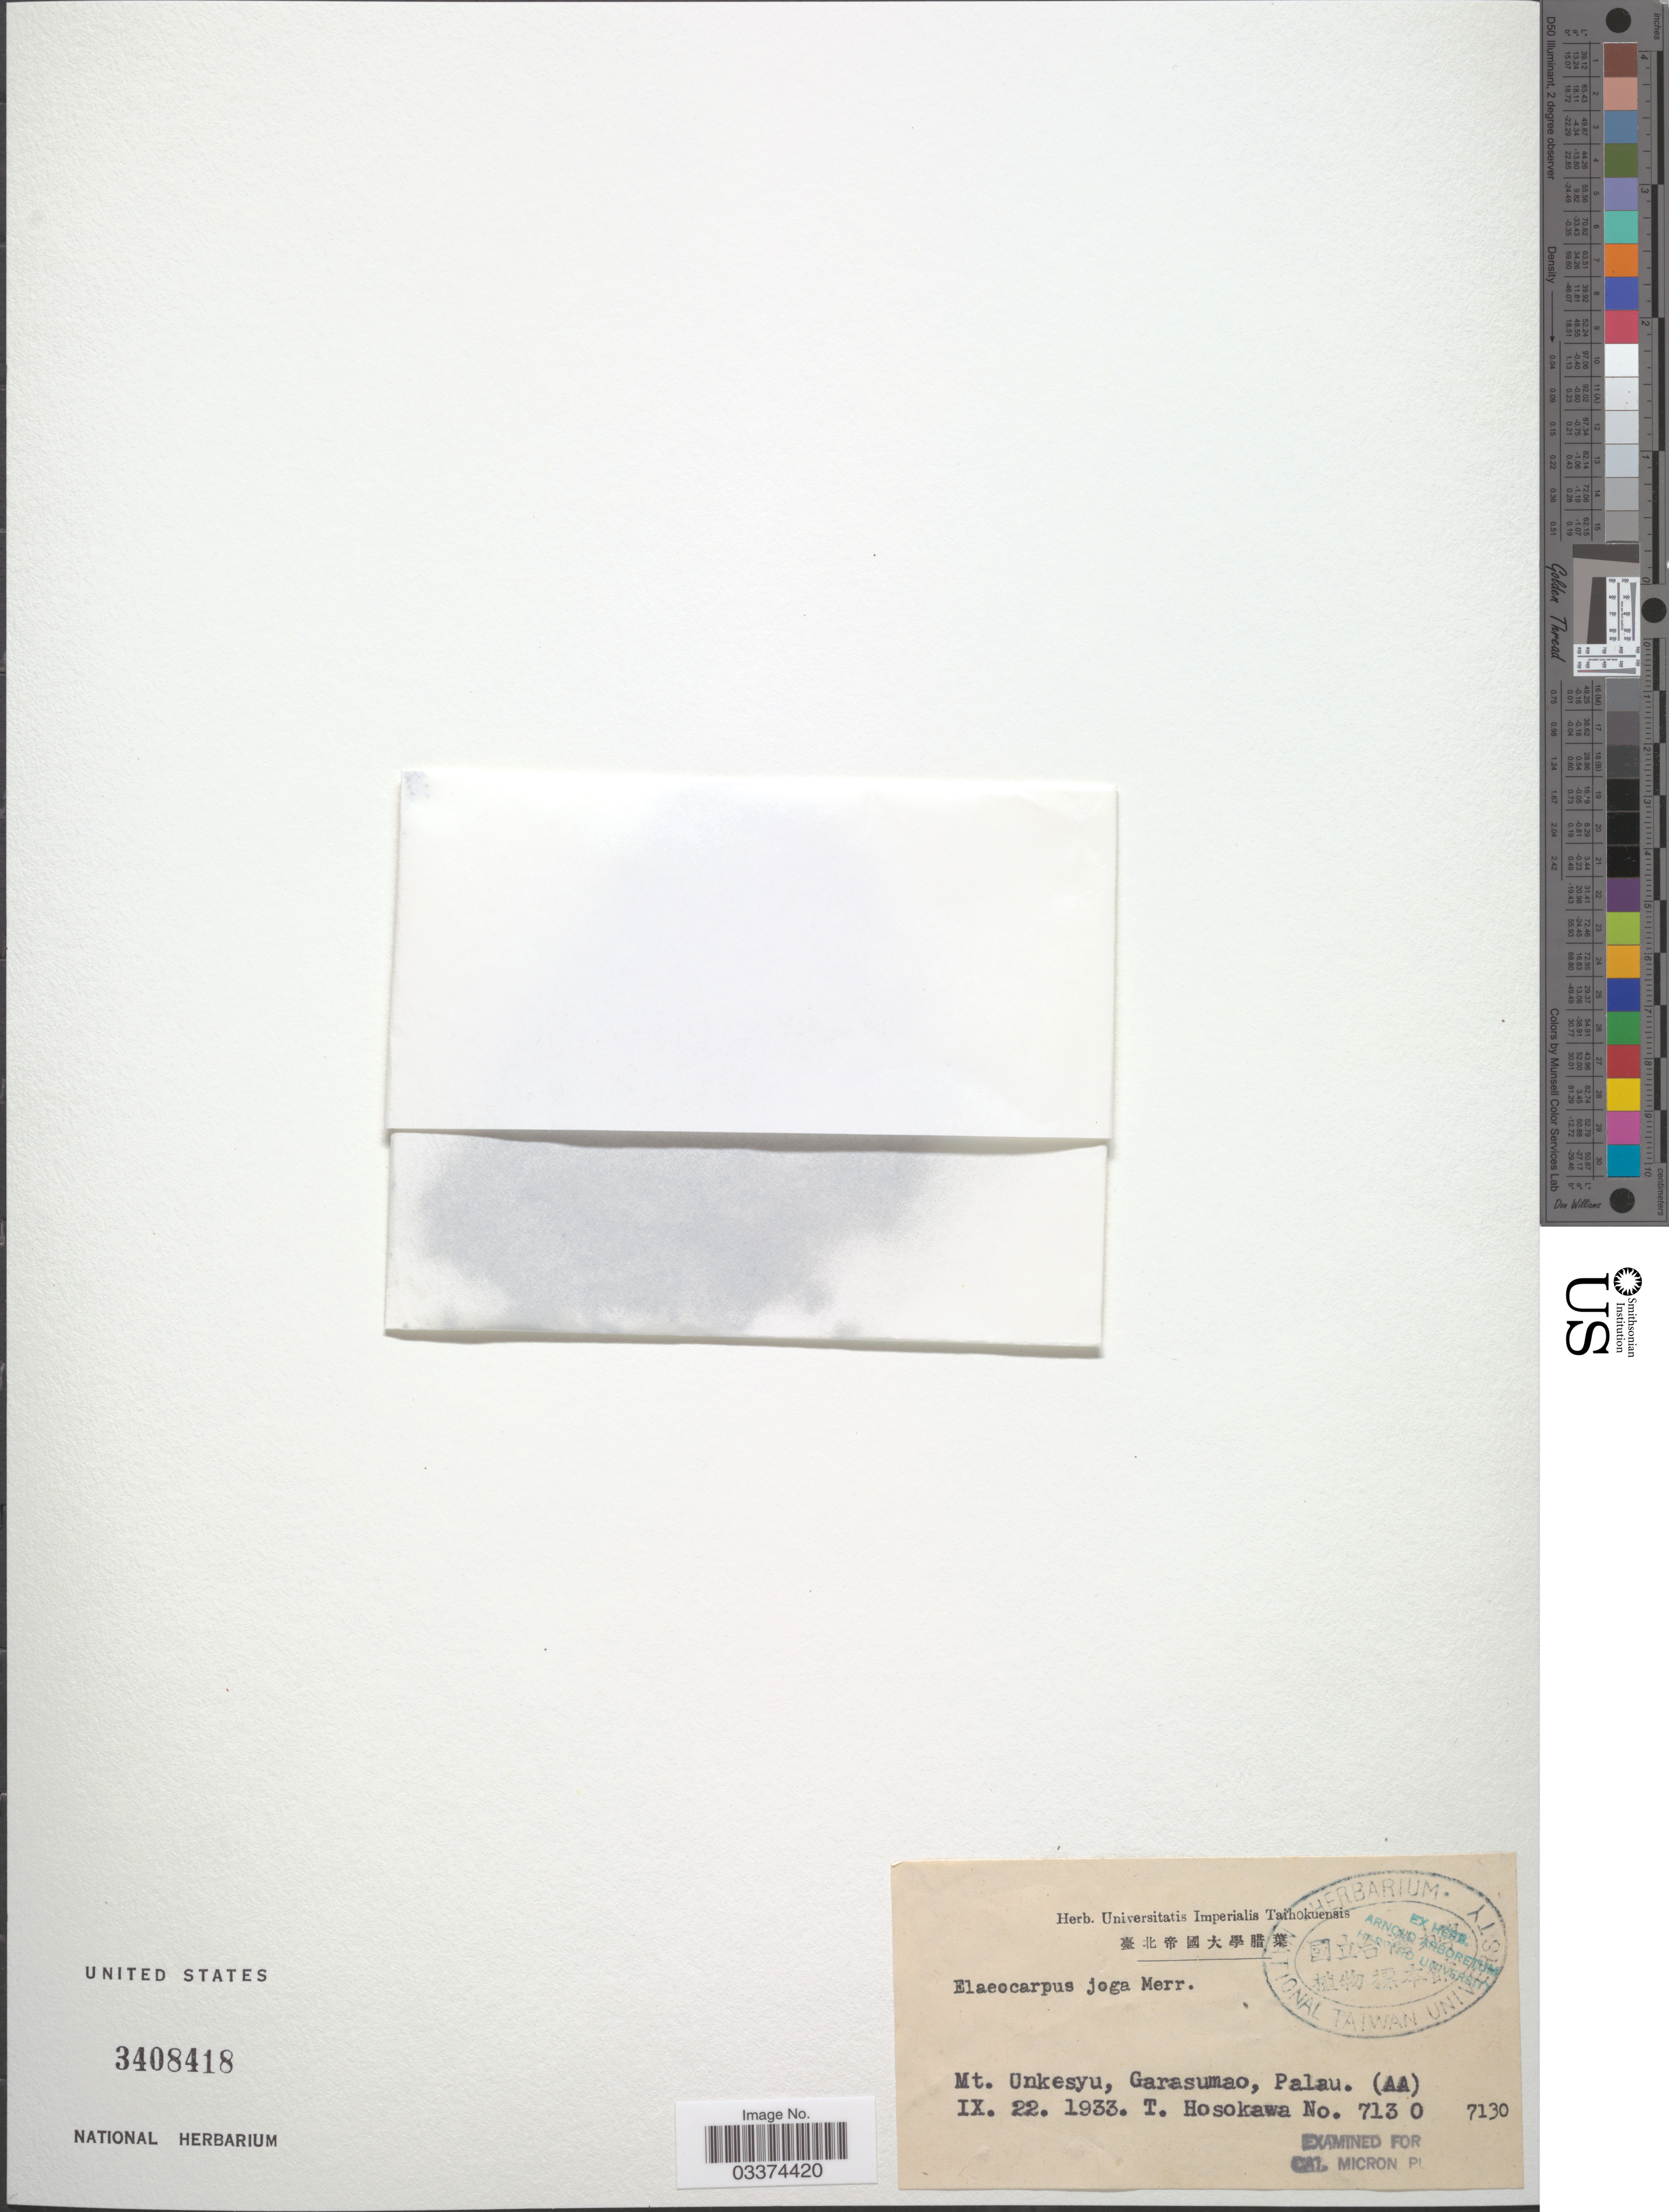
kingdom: Plantae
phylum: Tracheophyta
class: Magnoliopsida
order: Oxalidales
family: Elaeocarpaceae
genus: Elaeocarpus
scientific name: Elaeocarpus joga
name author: Merr.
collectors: T. Hosokawa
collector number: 7130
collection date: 1933-09-22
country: Palau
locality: Mt. Unkesyu, Garasumao, Palau.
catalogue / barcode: US 3408418